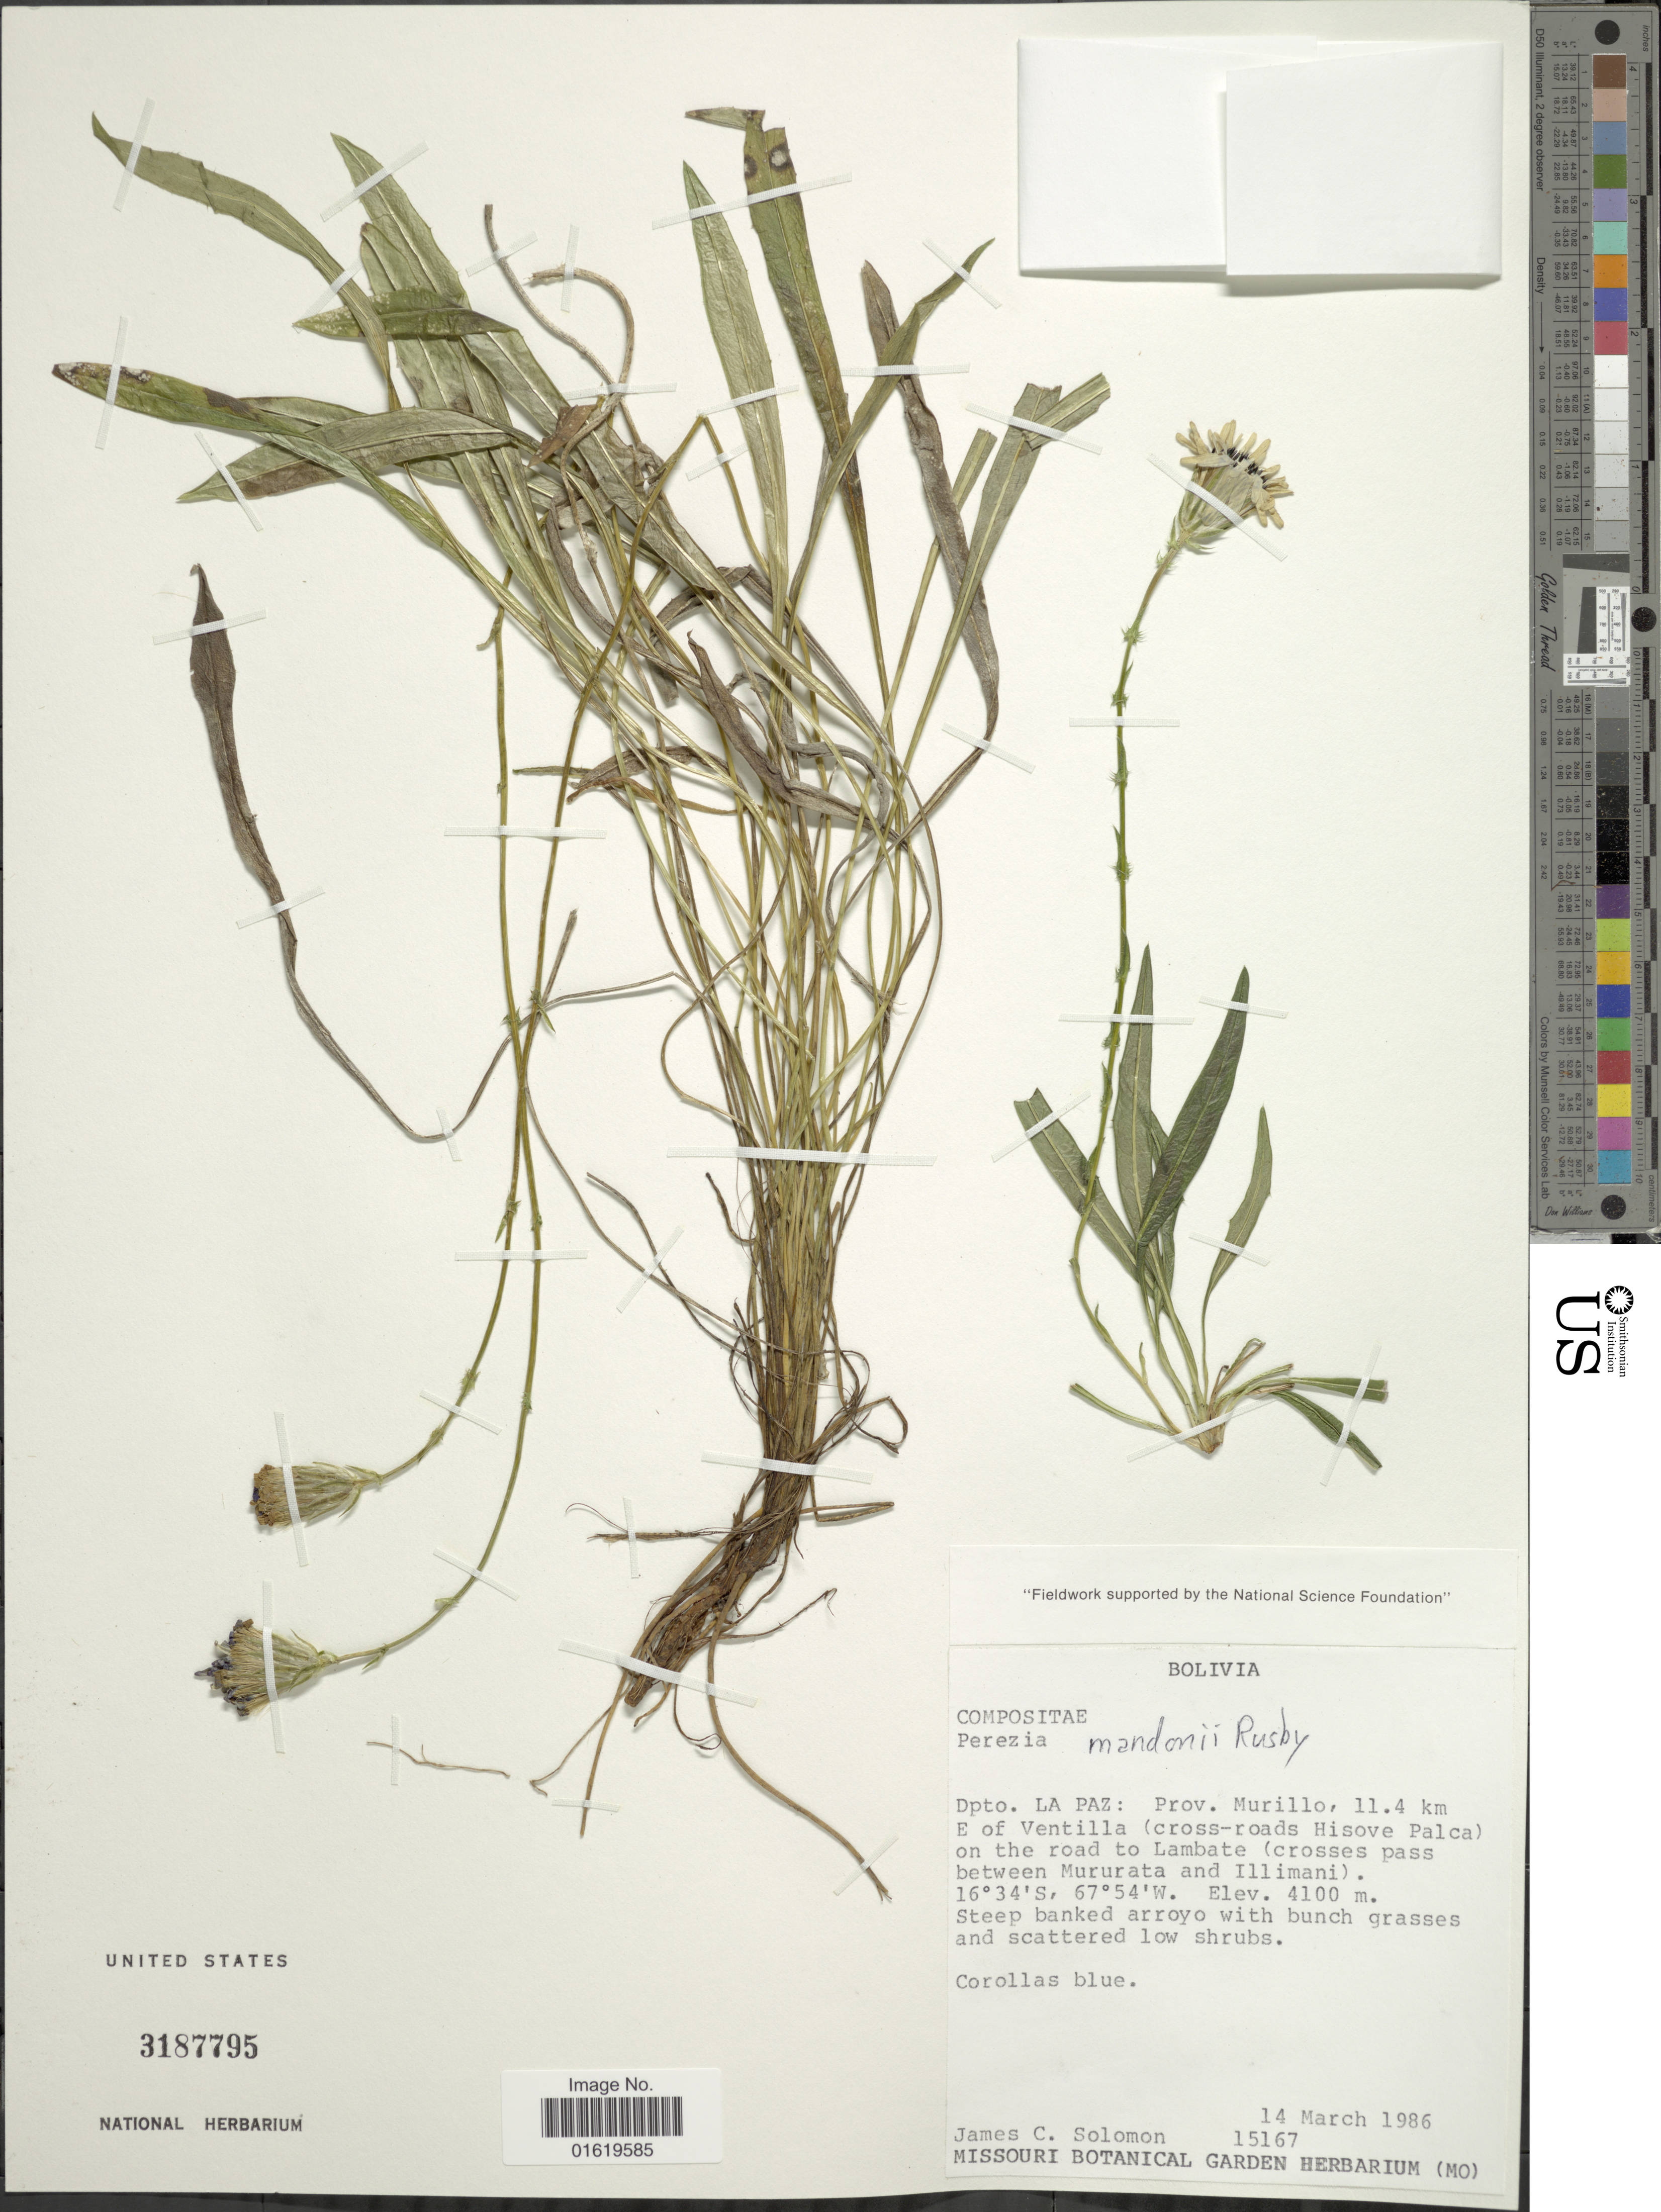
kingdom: Plantae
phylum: Tracheophyta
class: Magnoliopsida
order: Asterales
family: Asteraceae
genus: Perezia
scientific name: Perezia mandonii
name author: Rusby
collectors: J. C. Solomon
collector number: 15167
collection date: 1986-03-14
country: Bolivia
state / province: La Paz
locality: Dpto. La Paz: Prov. Murillo, 11.4 km E of Ventilla (cross-roads Hisove Palca) on the road to Lambate (crosses pass between Mururata and Illimani).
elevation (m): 4100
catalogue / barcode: US 3187795